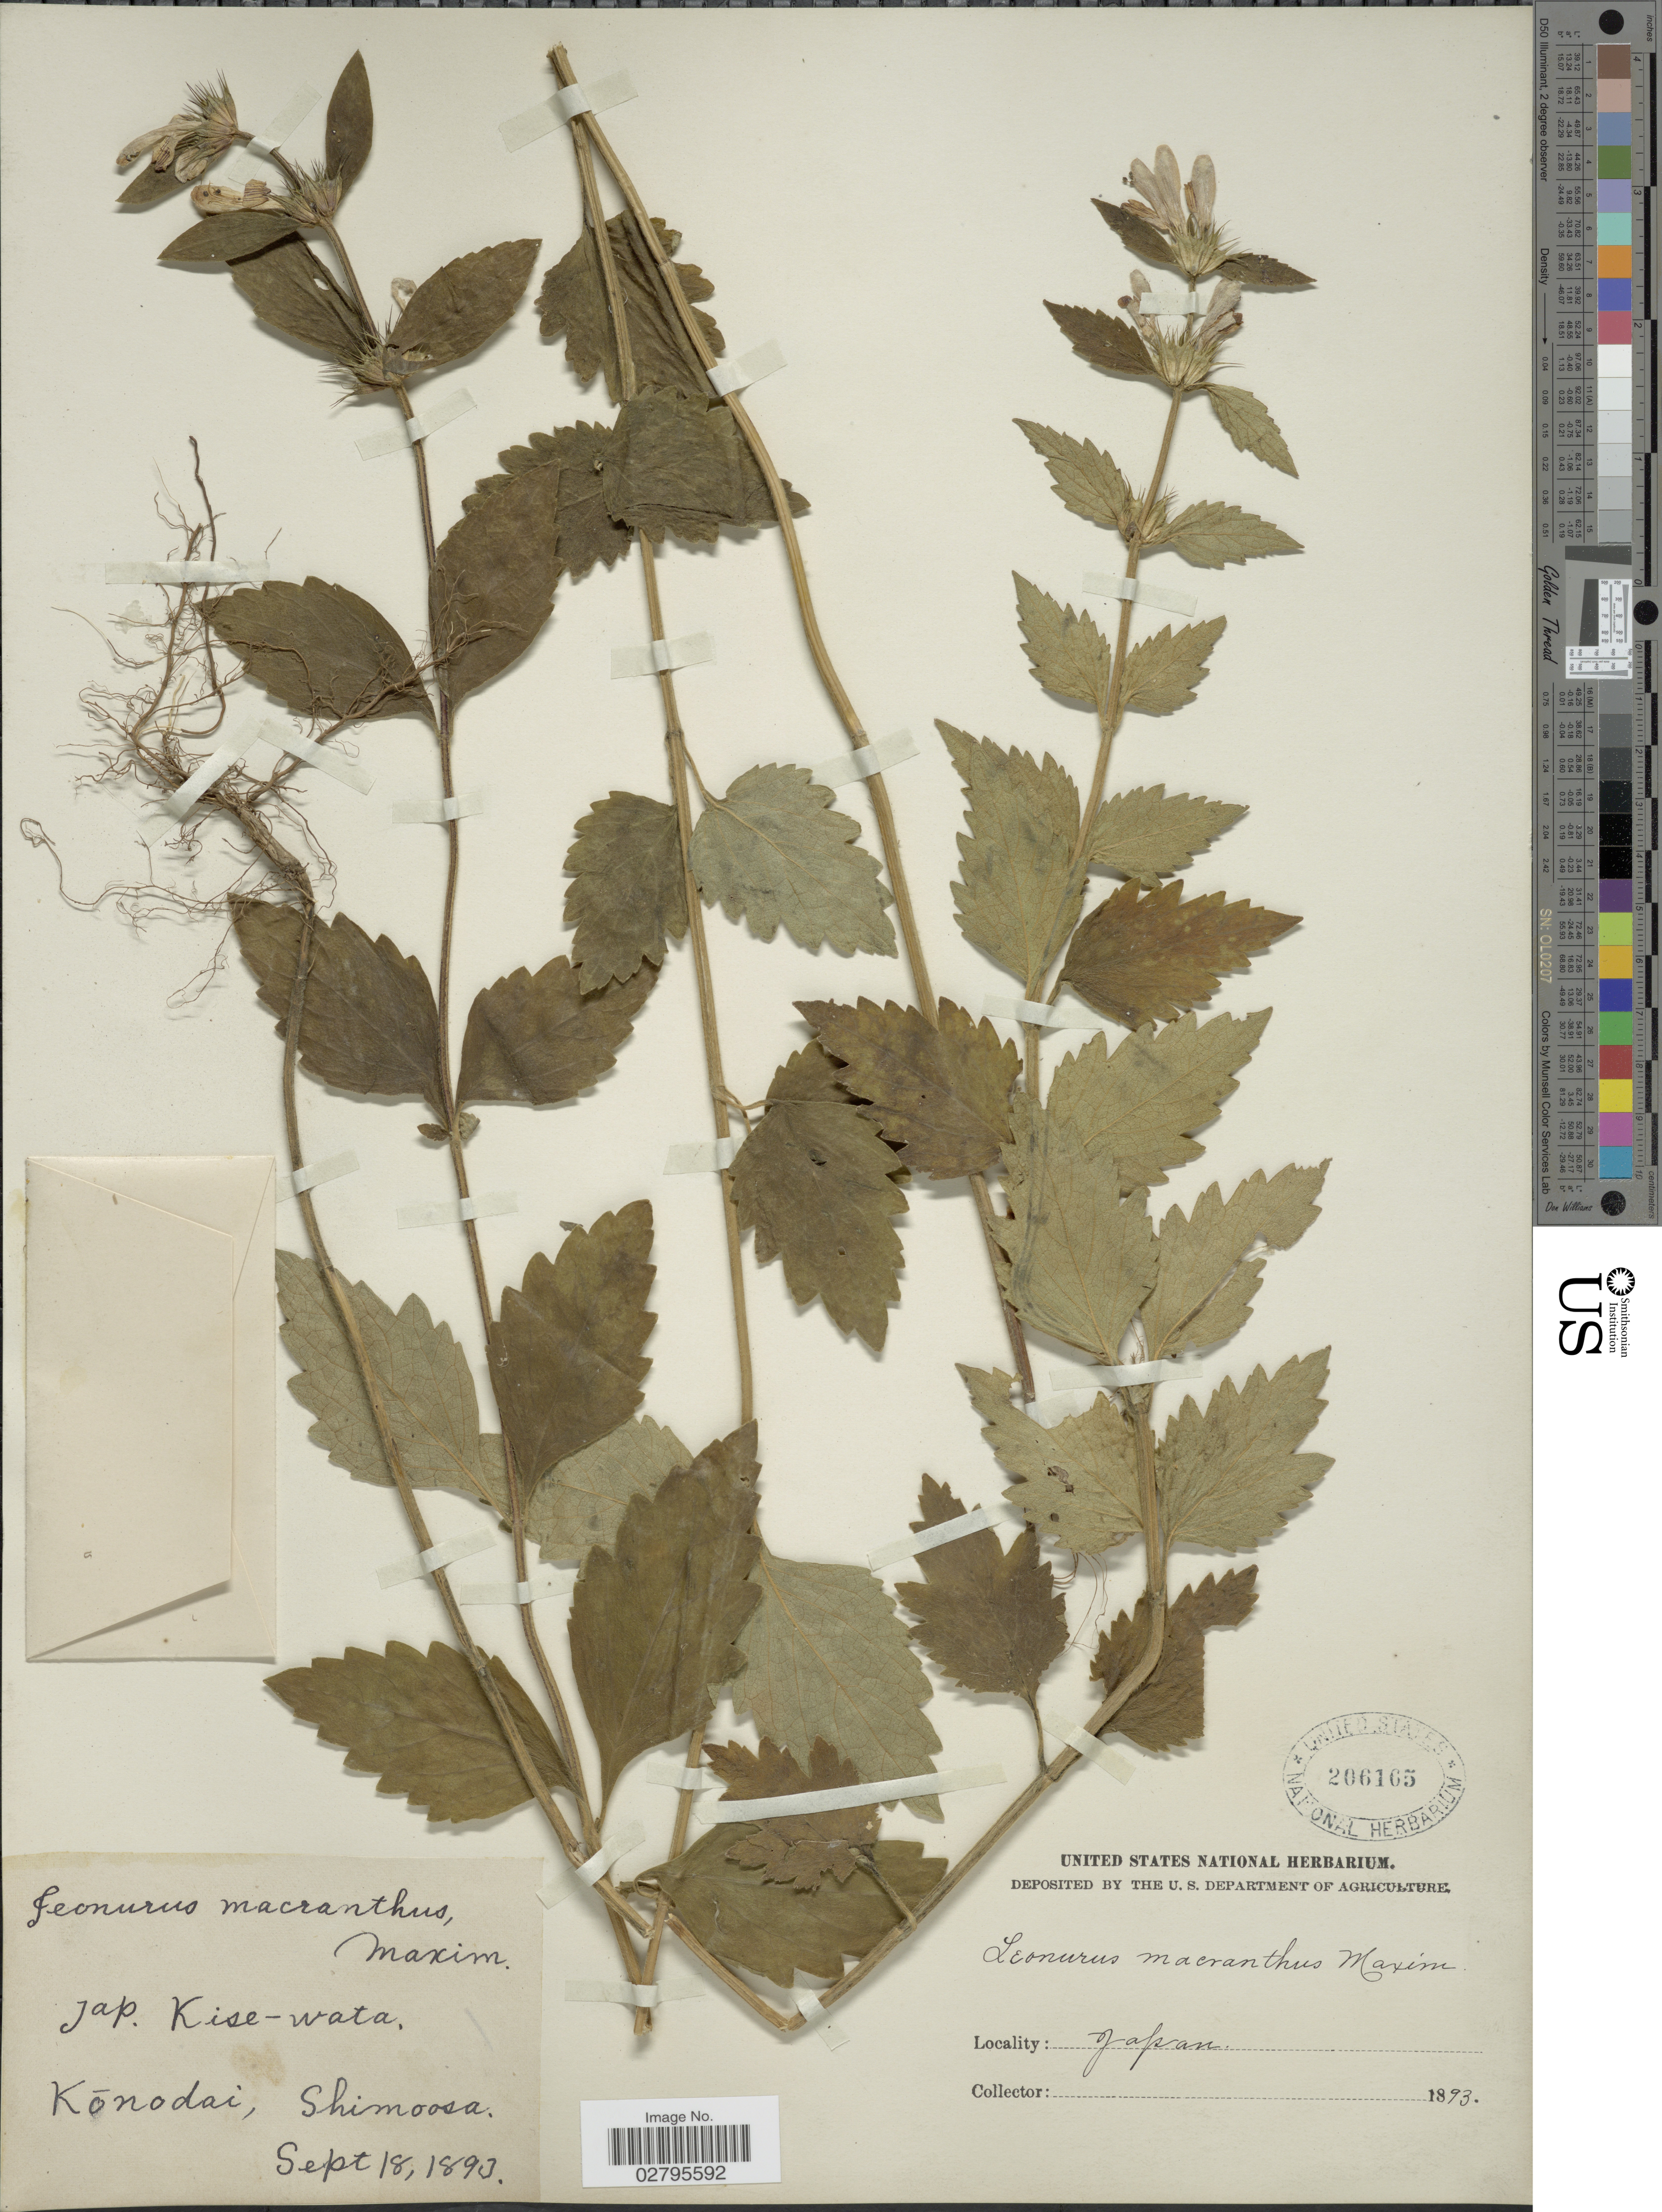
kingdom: Plantae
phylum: Tracheophyta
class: Magnoliopsida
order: Lamiales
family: Lamiaceae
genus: Leonurus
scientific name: Leonurus macranthus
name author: Maxim.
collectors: ex herb. United States National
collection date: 1893-09-18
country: Japan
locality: Kónodai, Shimoosa.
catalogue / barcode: US 206165